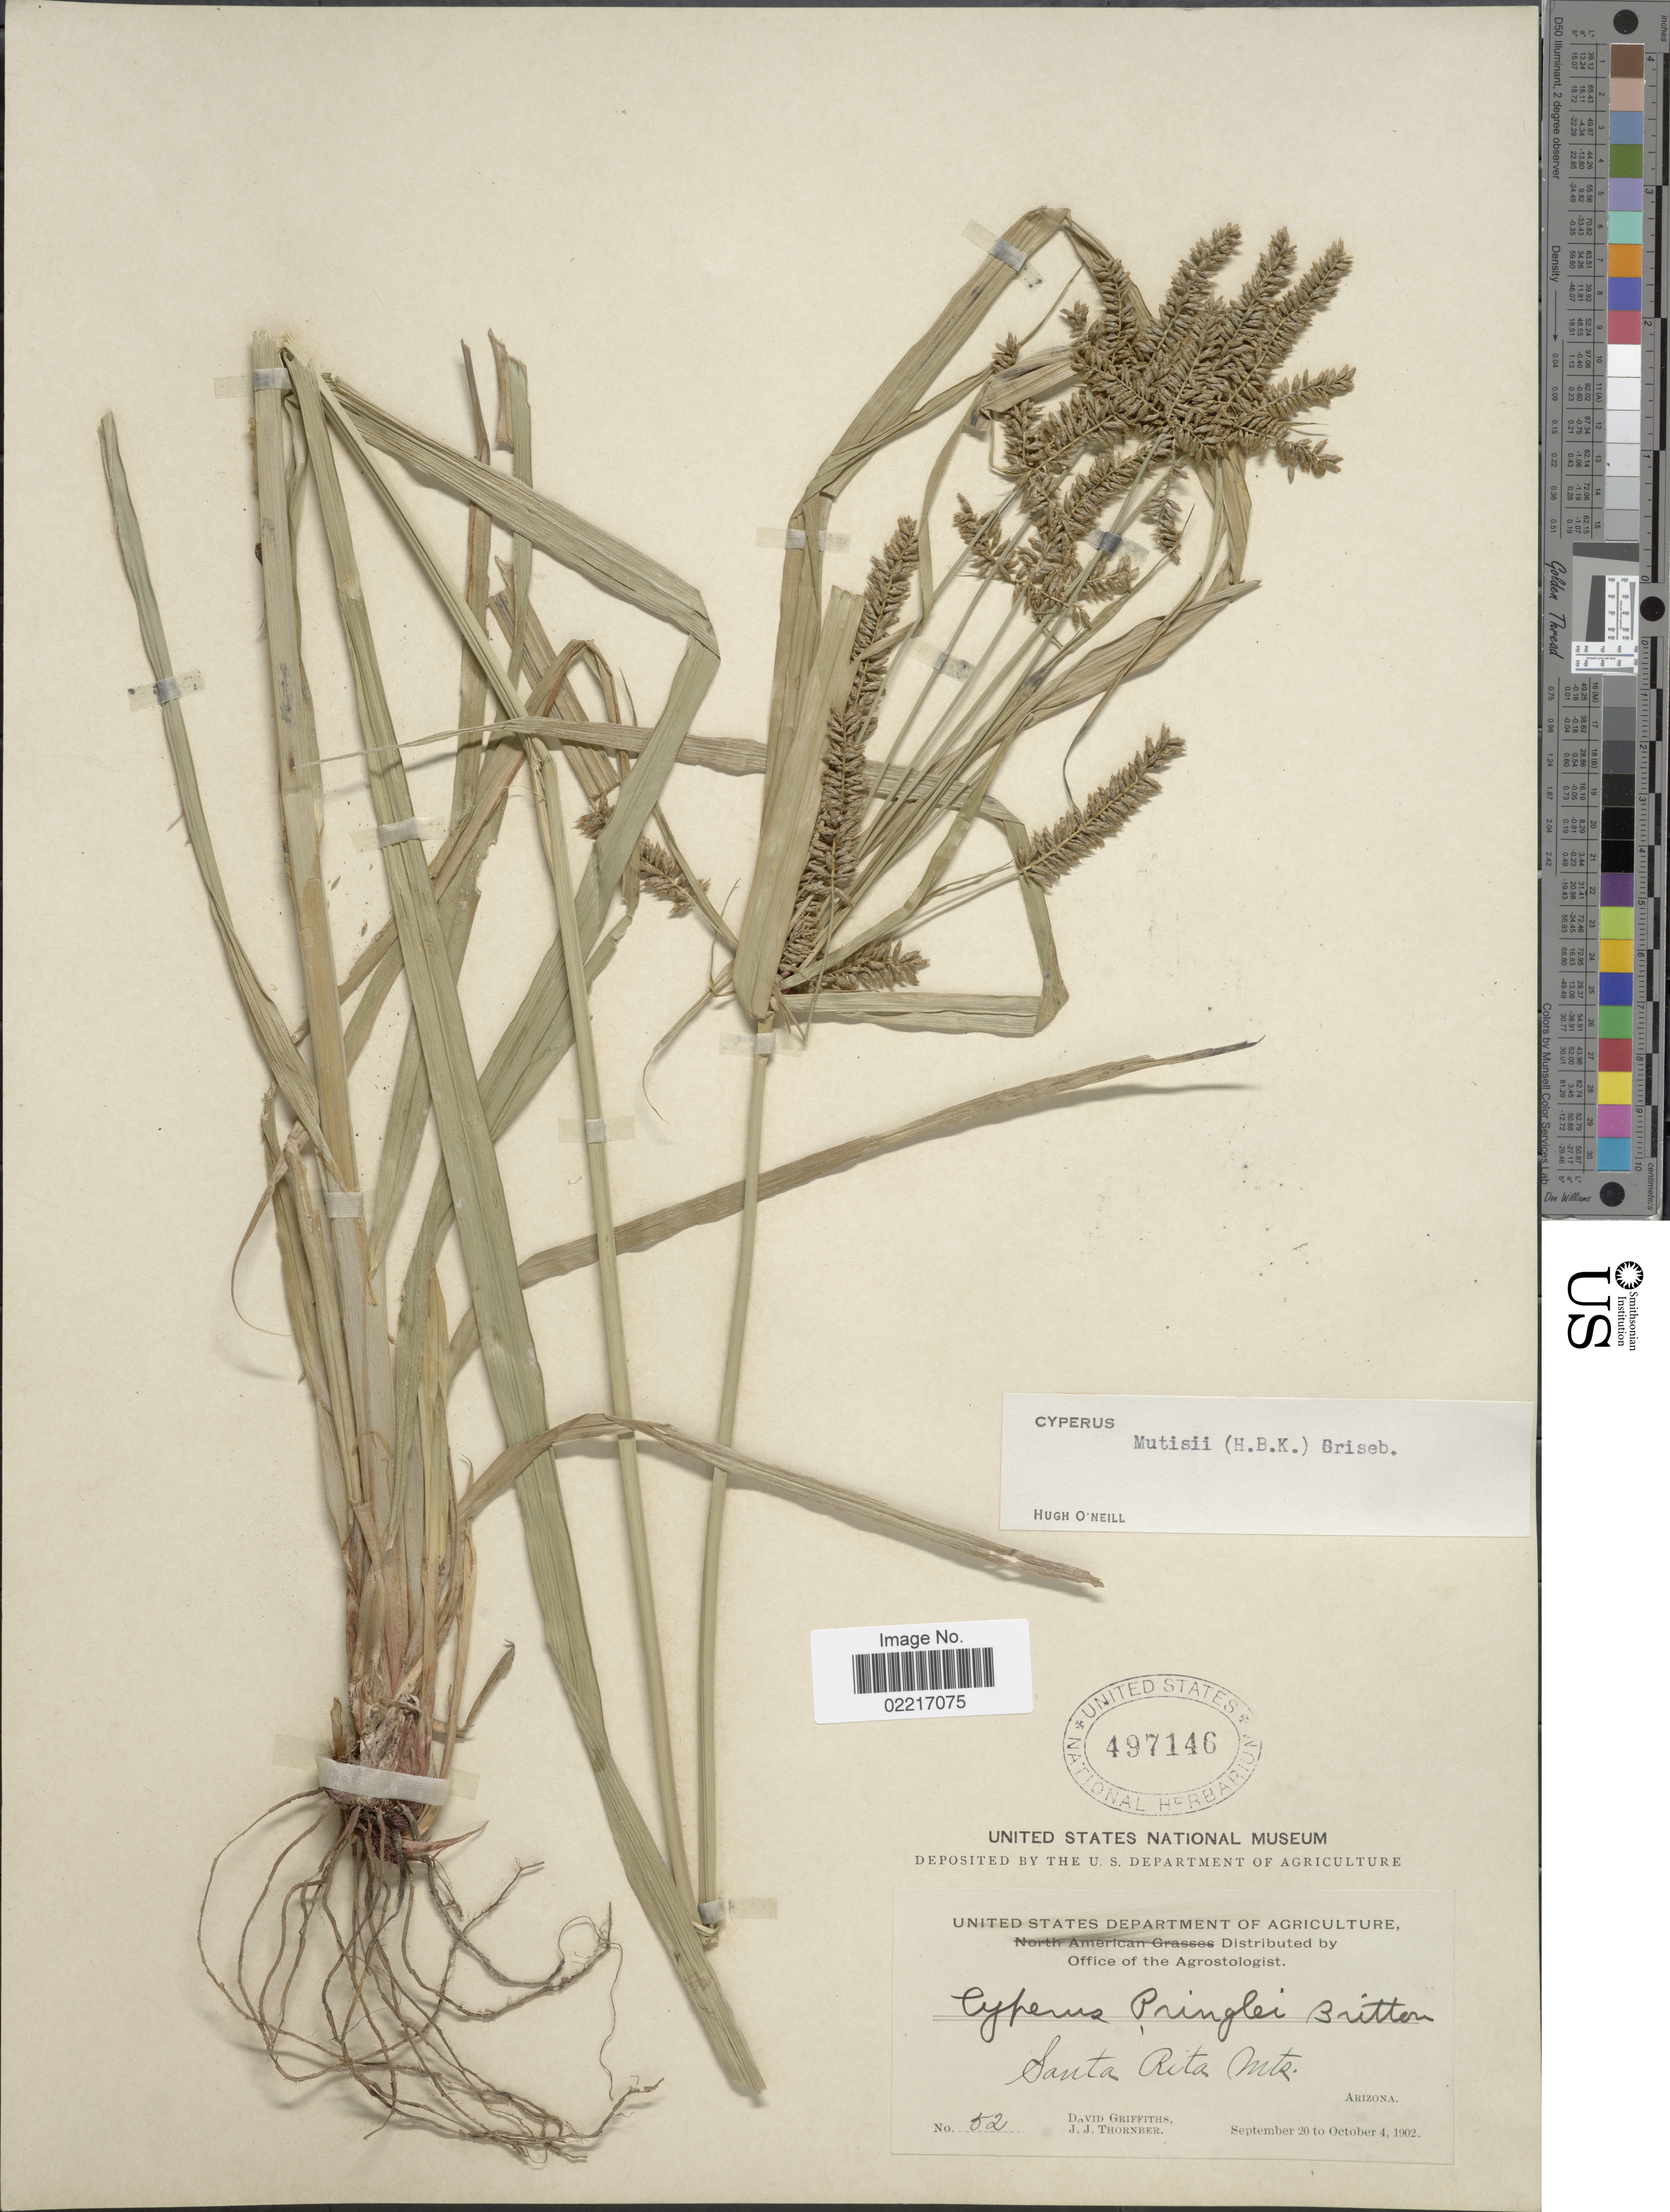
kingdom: Plantae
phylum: Tracheophyta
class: Liliopsida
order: Poales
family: Cyperaceae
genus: Cyperus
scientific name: Cyperus mutisii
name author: (Kunth) Andersson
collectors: D. Griffiths & J. Thornber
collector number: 52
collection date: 1902-09-20/1902-10-04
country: United States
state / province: Arizona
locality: Santa Rita Mts.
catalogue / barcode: US 497146